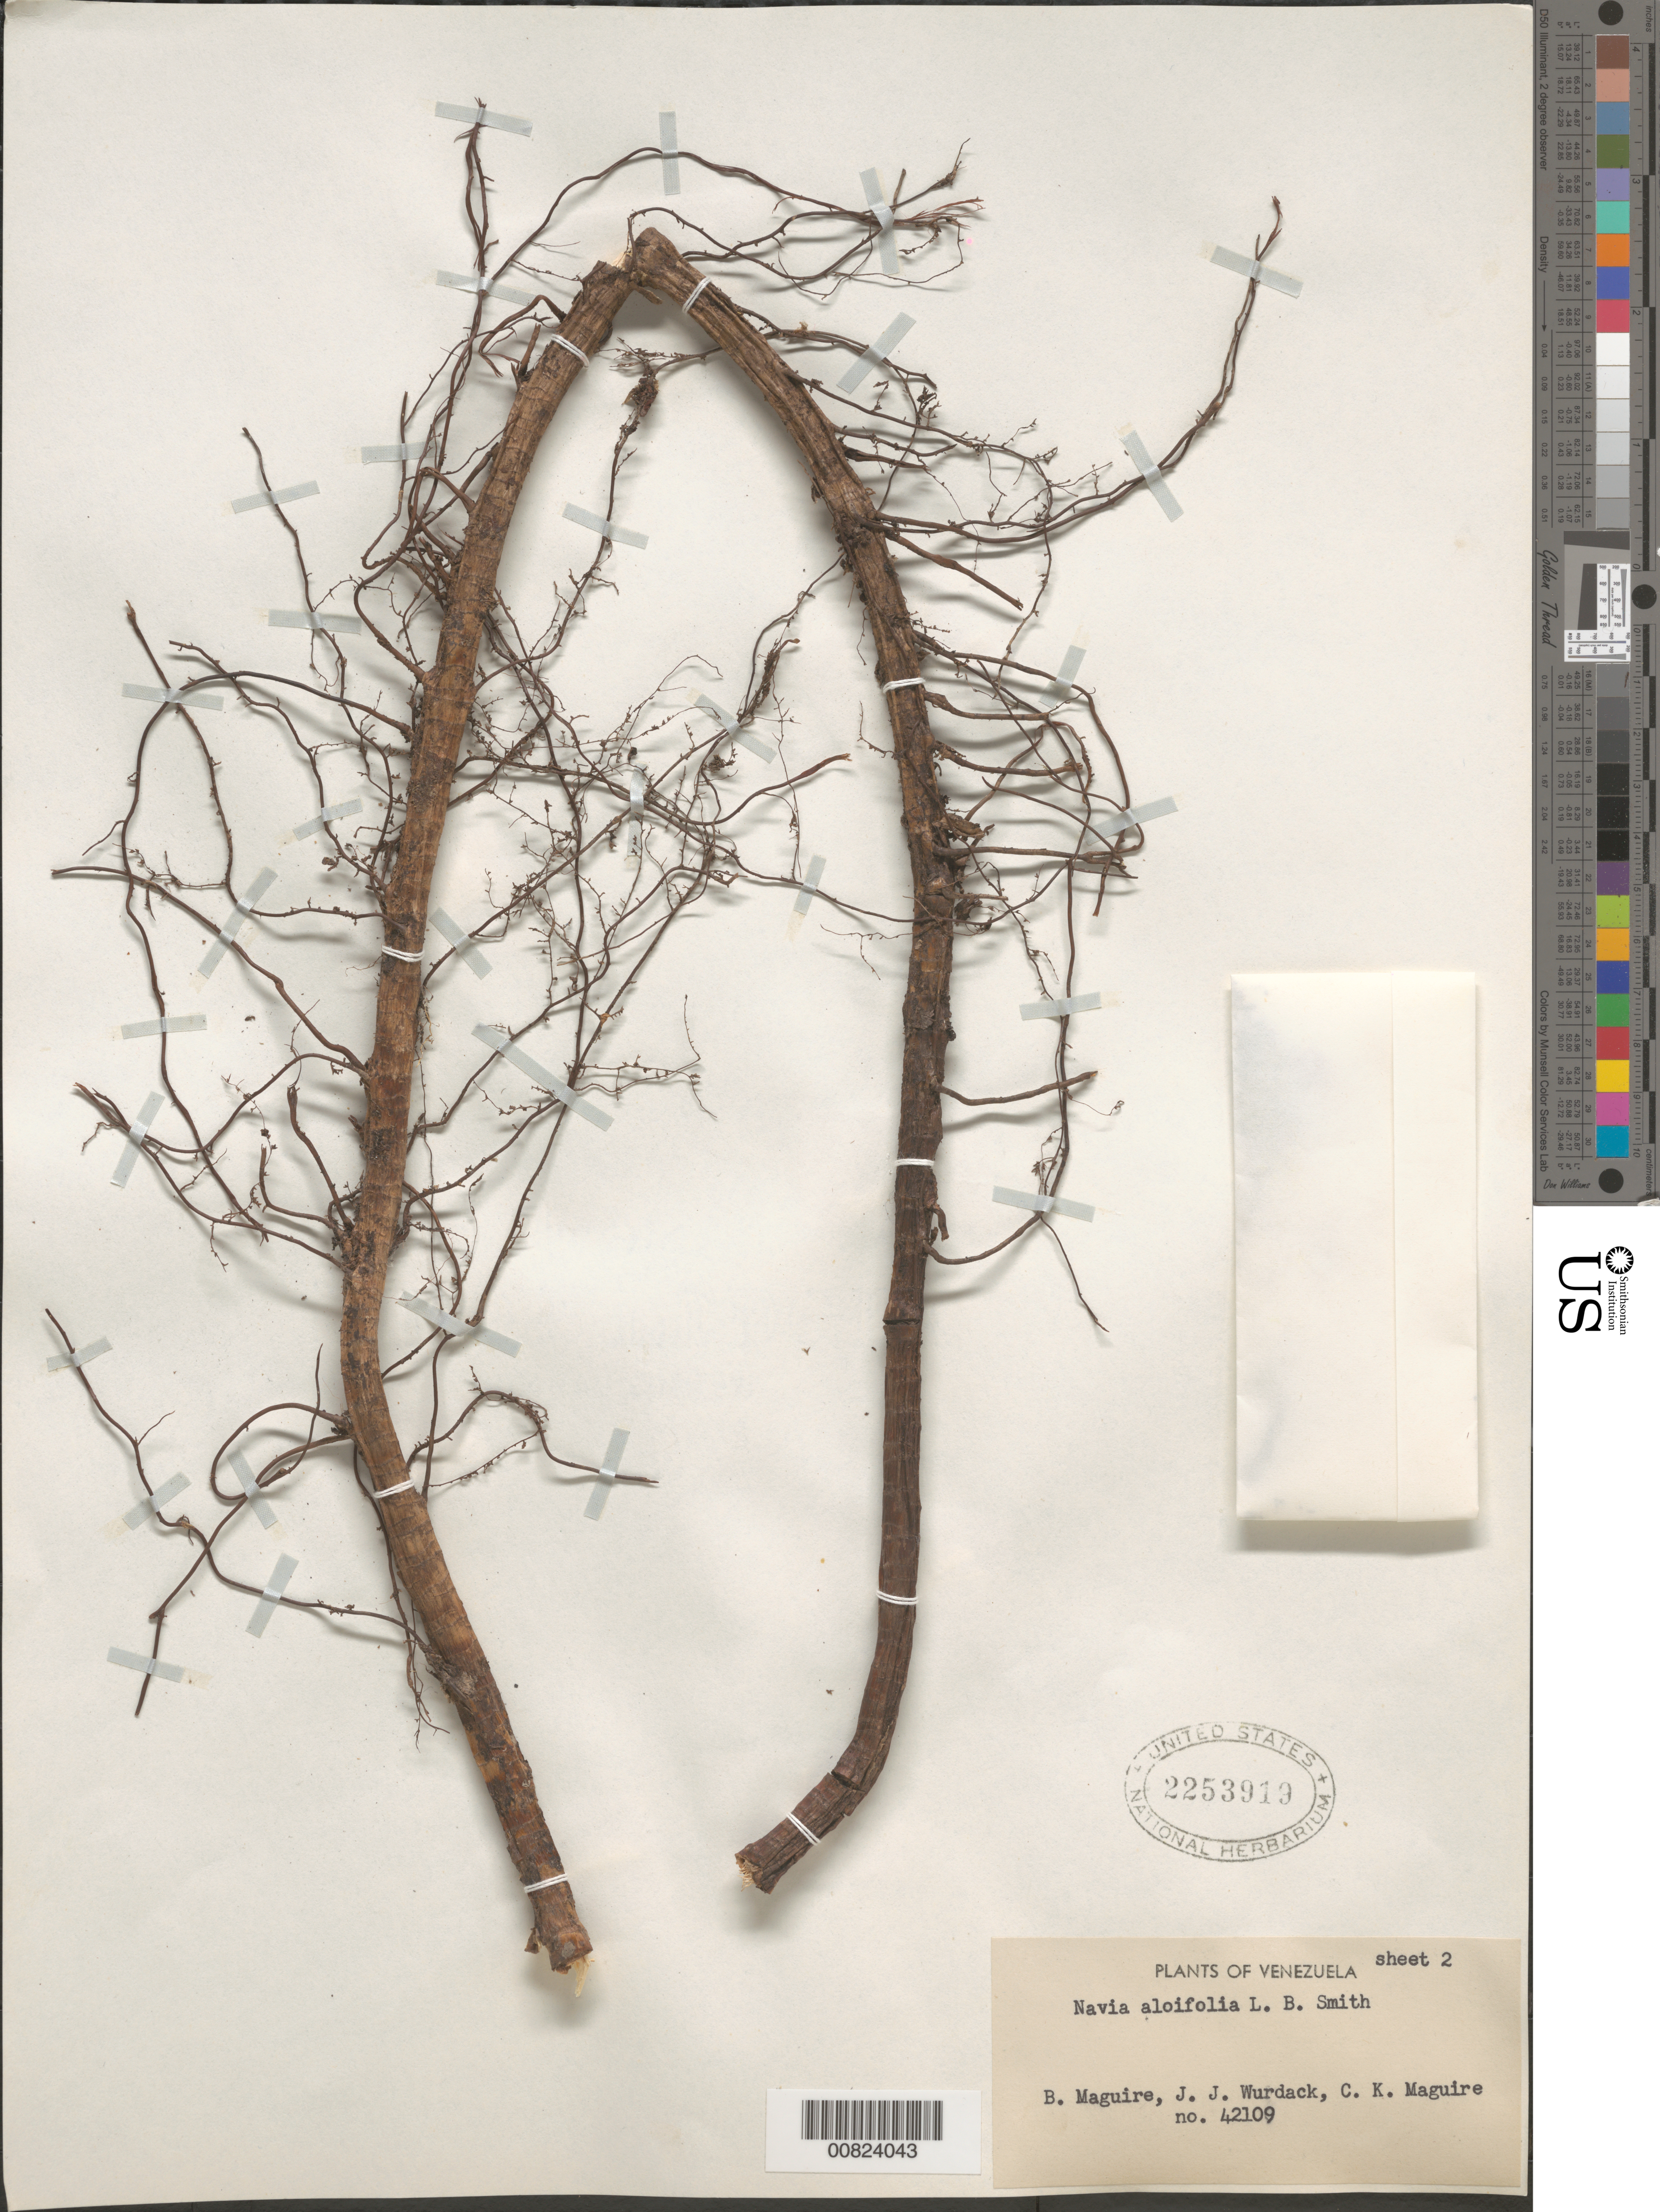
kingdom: Plantae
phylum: Tracheophyta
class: Liliopsida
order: Poales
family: Bromeliaceae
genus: Navia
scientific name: Navia aloifolia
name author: L.B. Sm.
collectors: B. Maguire, J. J. Wurdack & C. K. Maguire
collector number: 42109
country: Venezuela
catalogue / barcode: US 2253919